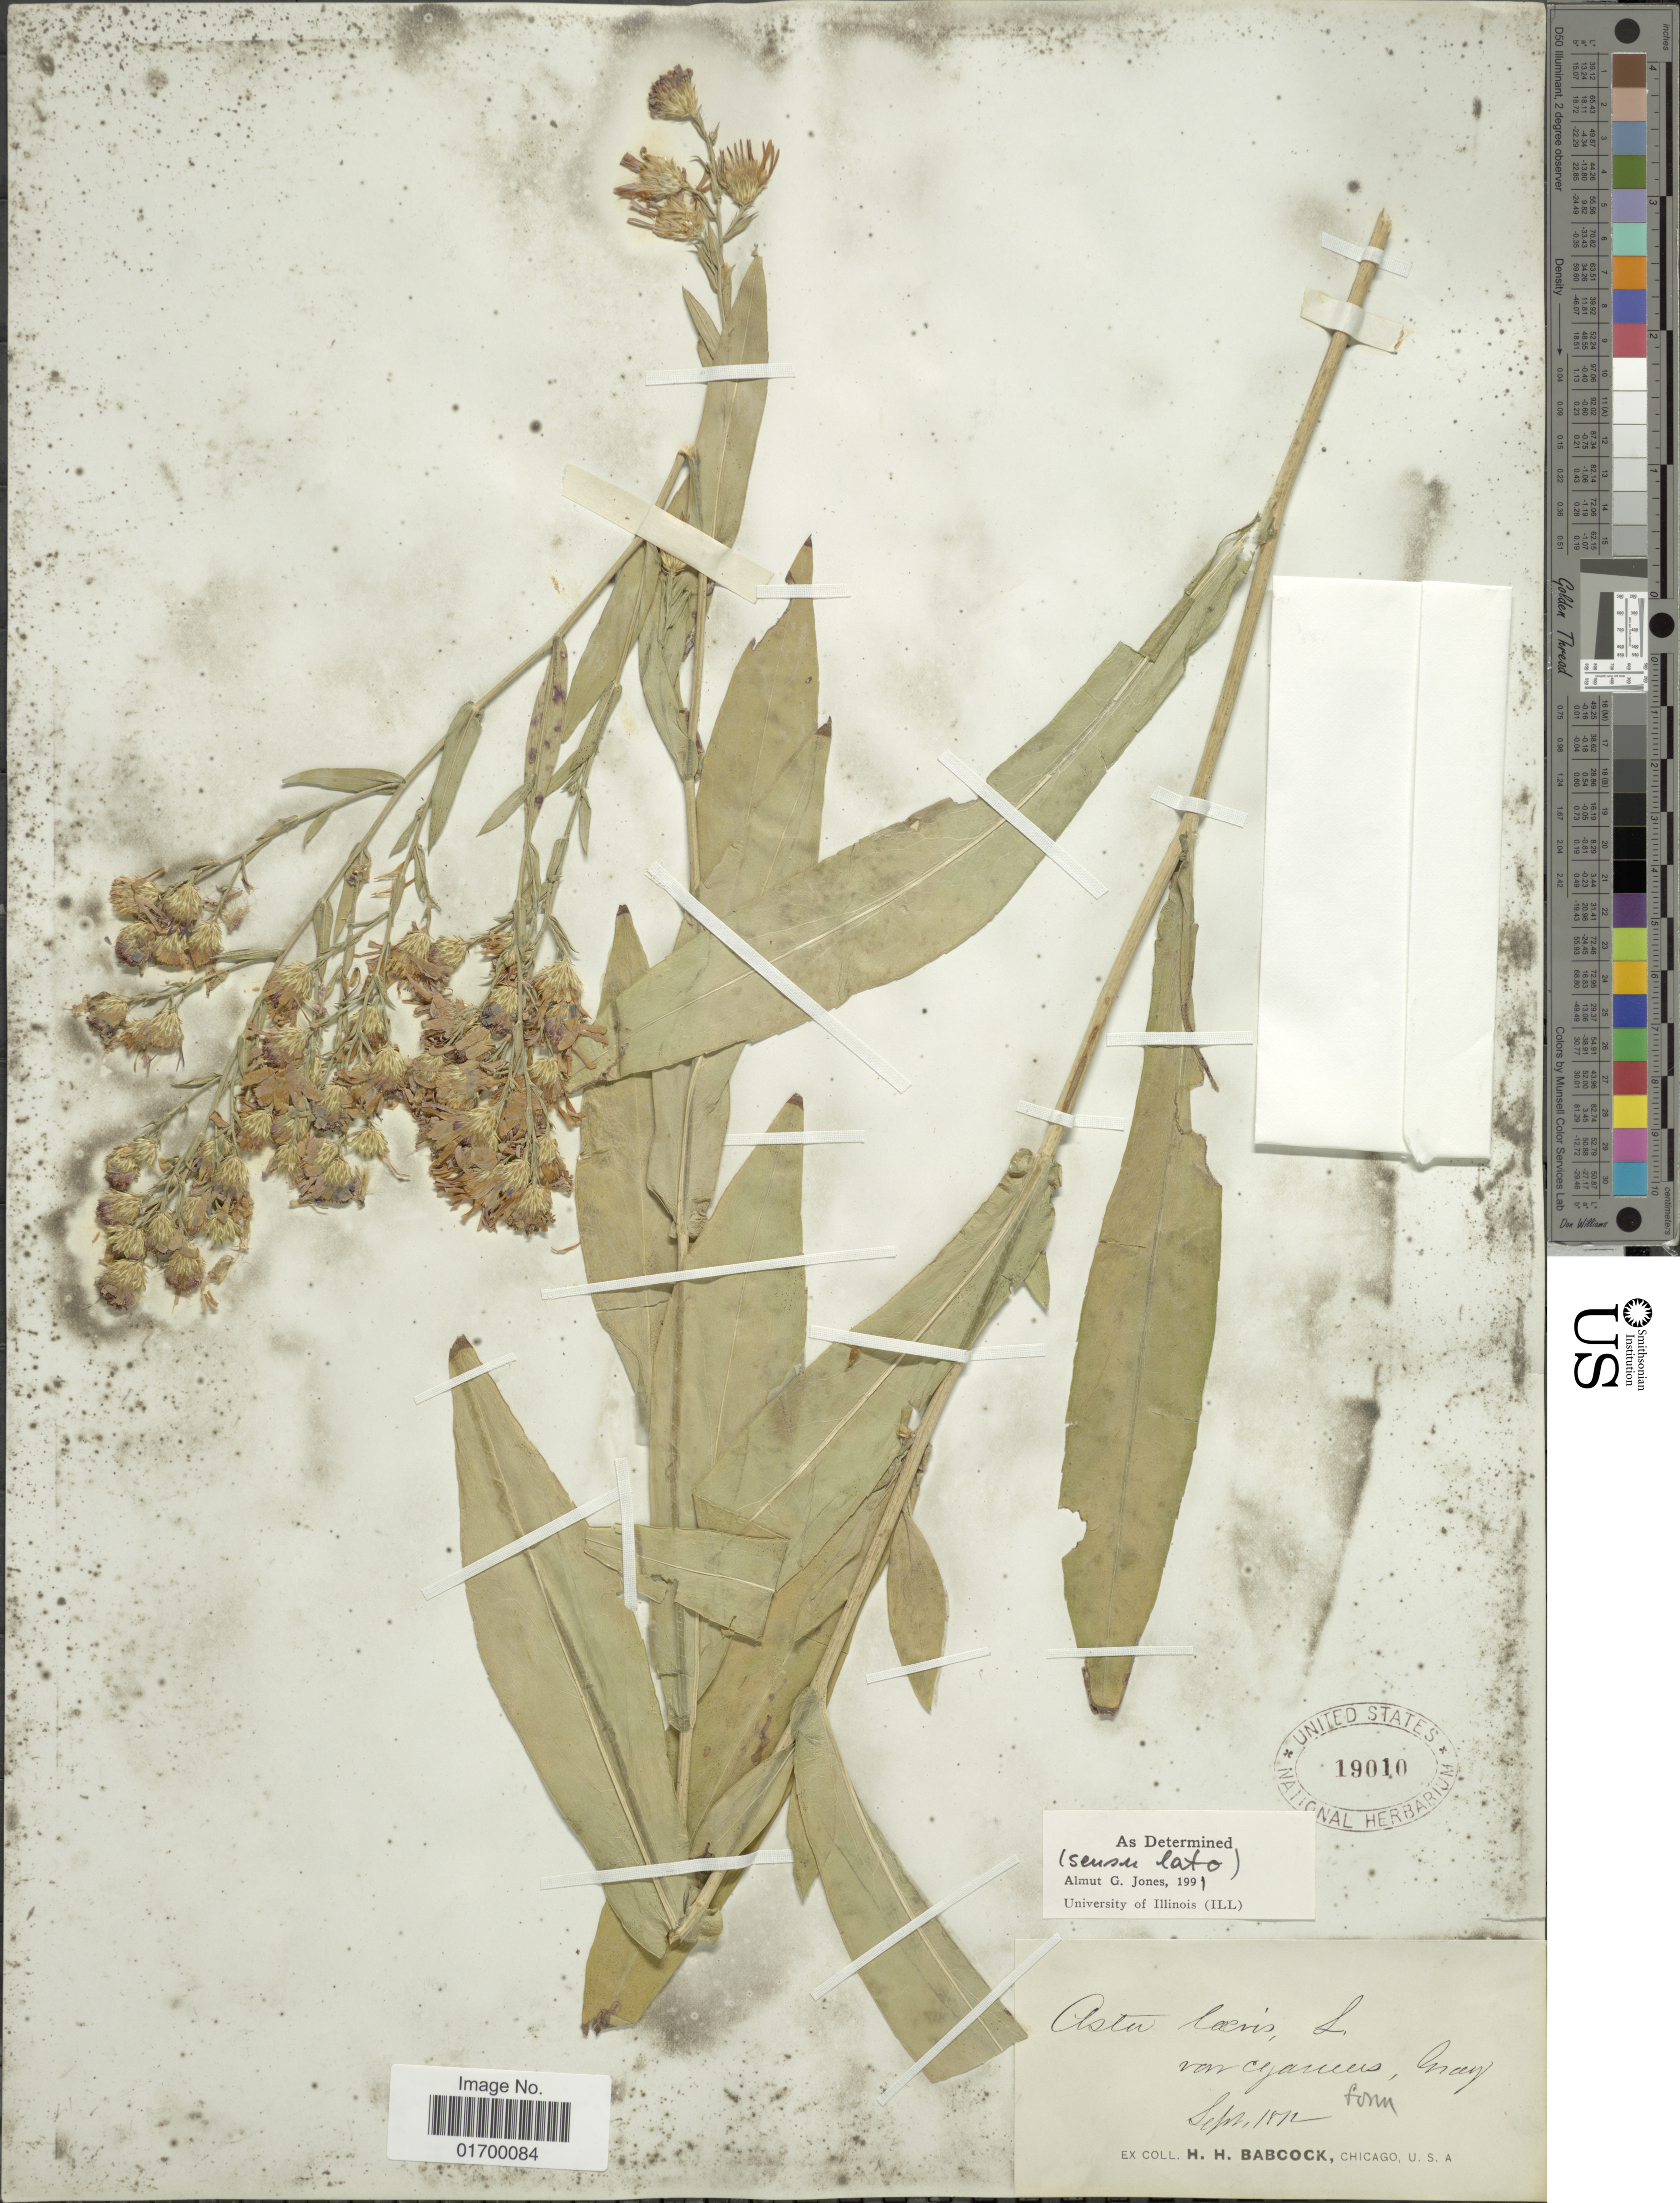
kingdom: Plantae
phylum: Tracheophyta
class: Magnoliopsida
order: Asterales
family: Asteraceae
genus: Symphyotrichum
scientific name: Symphyotrichum laeve var. laeve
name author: (L.) Á. Löve & D. Löve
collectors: H. Babcock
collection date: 1812-09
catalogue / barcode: US 19010